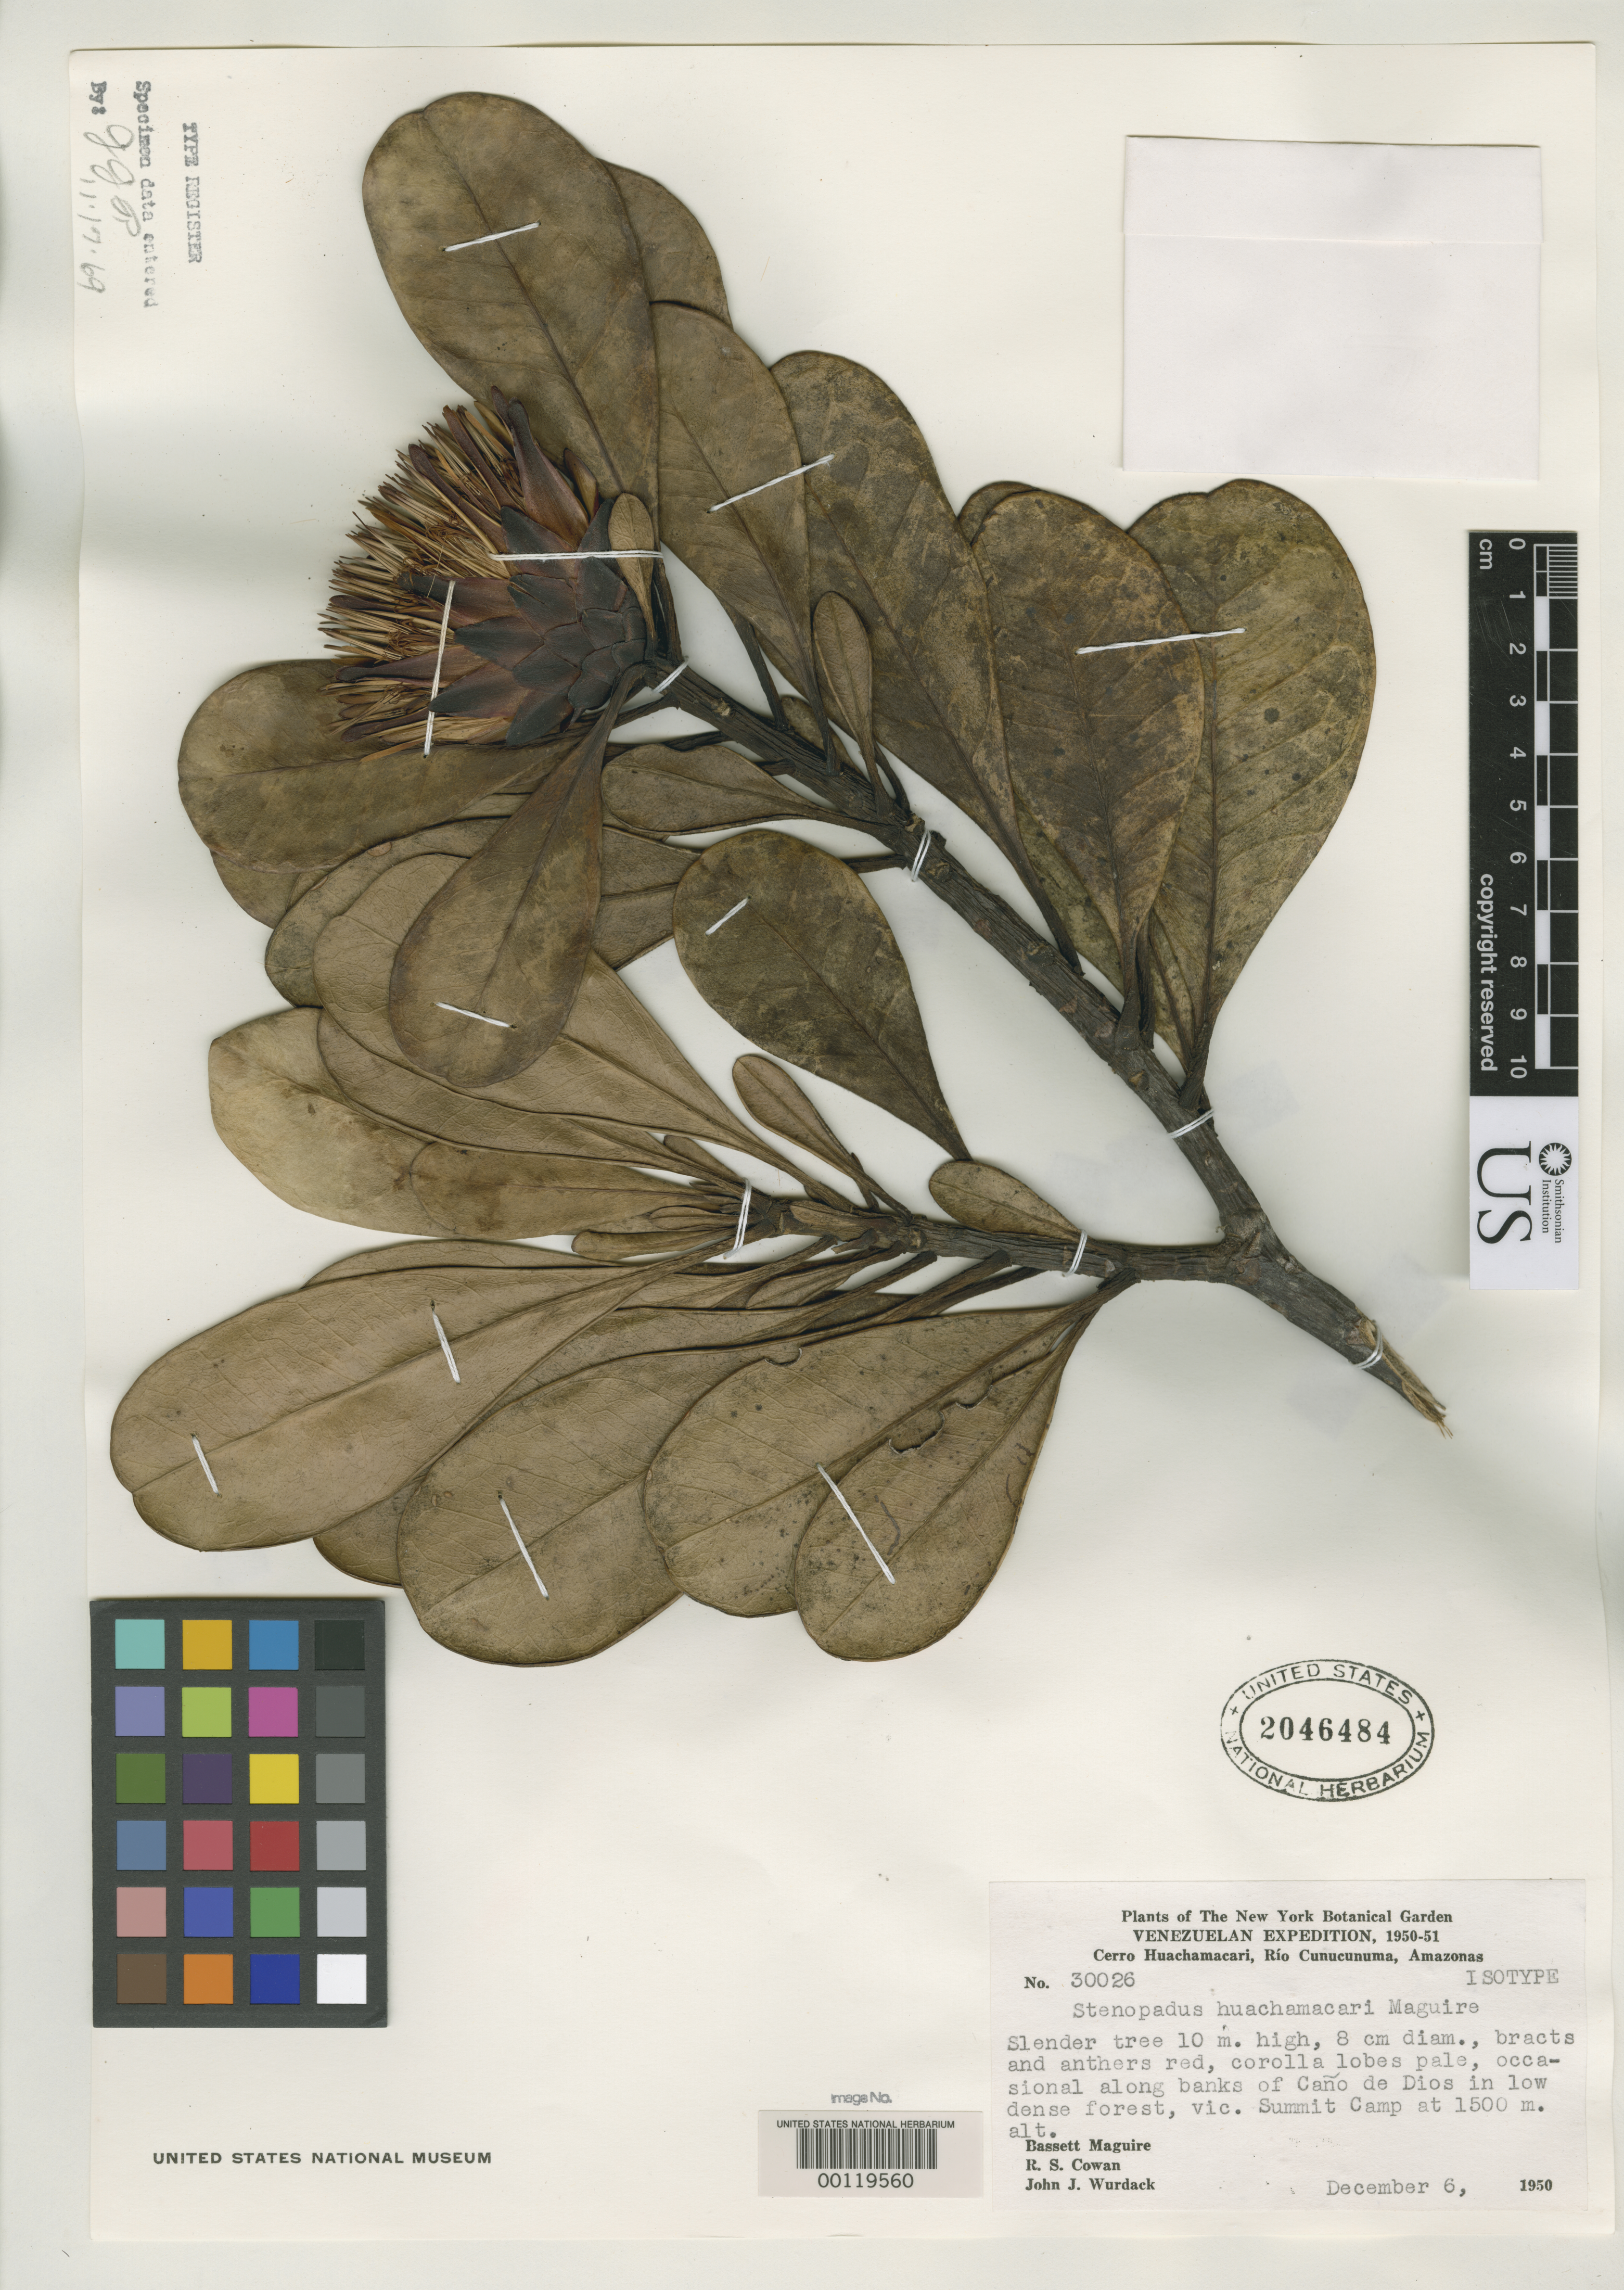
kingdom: Plantae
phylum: Tracheophyta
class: Magnoliopsida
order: Asterales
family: Asteraceae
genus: Stenopadus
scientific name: Stenopadus huachamacari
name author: Maguire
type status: Isotype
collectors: B. Maguire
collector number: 30026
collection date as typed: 06 Dec 1950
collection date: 1950-12-06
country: Venezuela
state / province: Amazonas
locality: Cerro Huachamacari.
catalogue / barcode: US 2046484